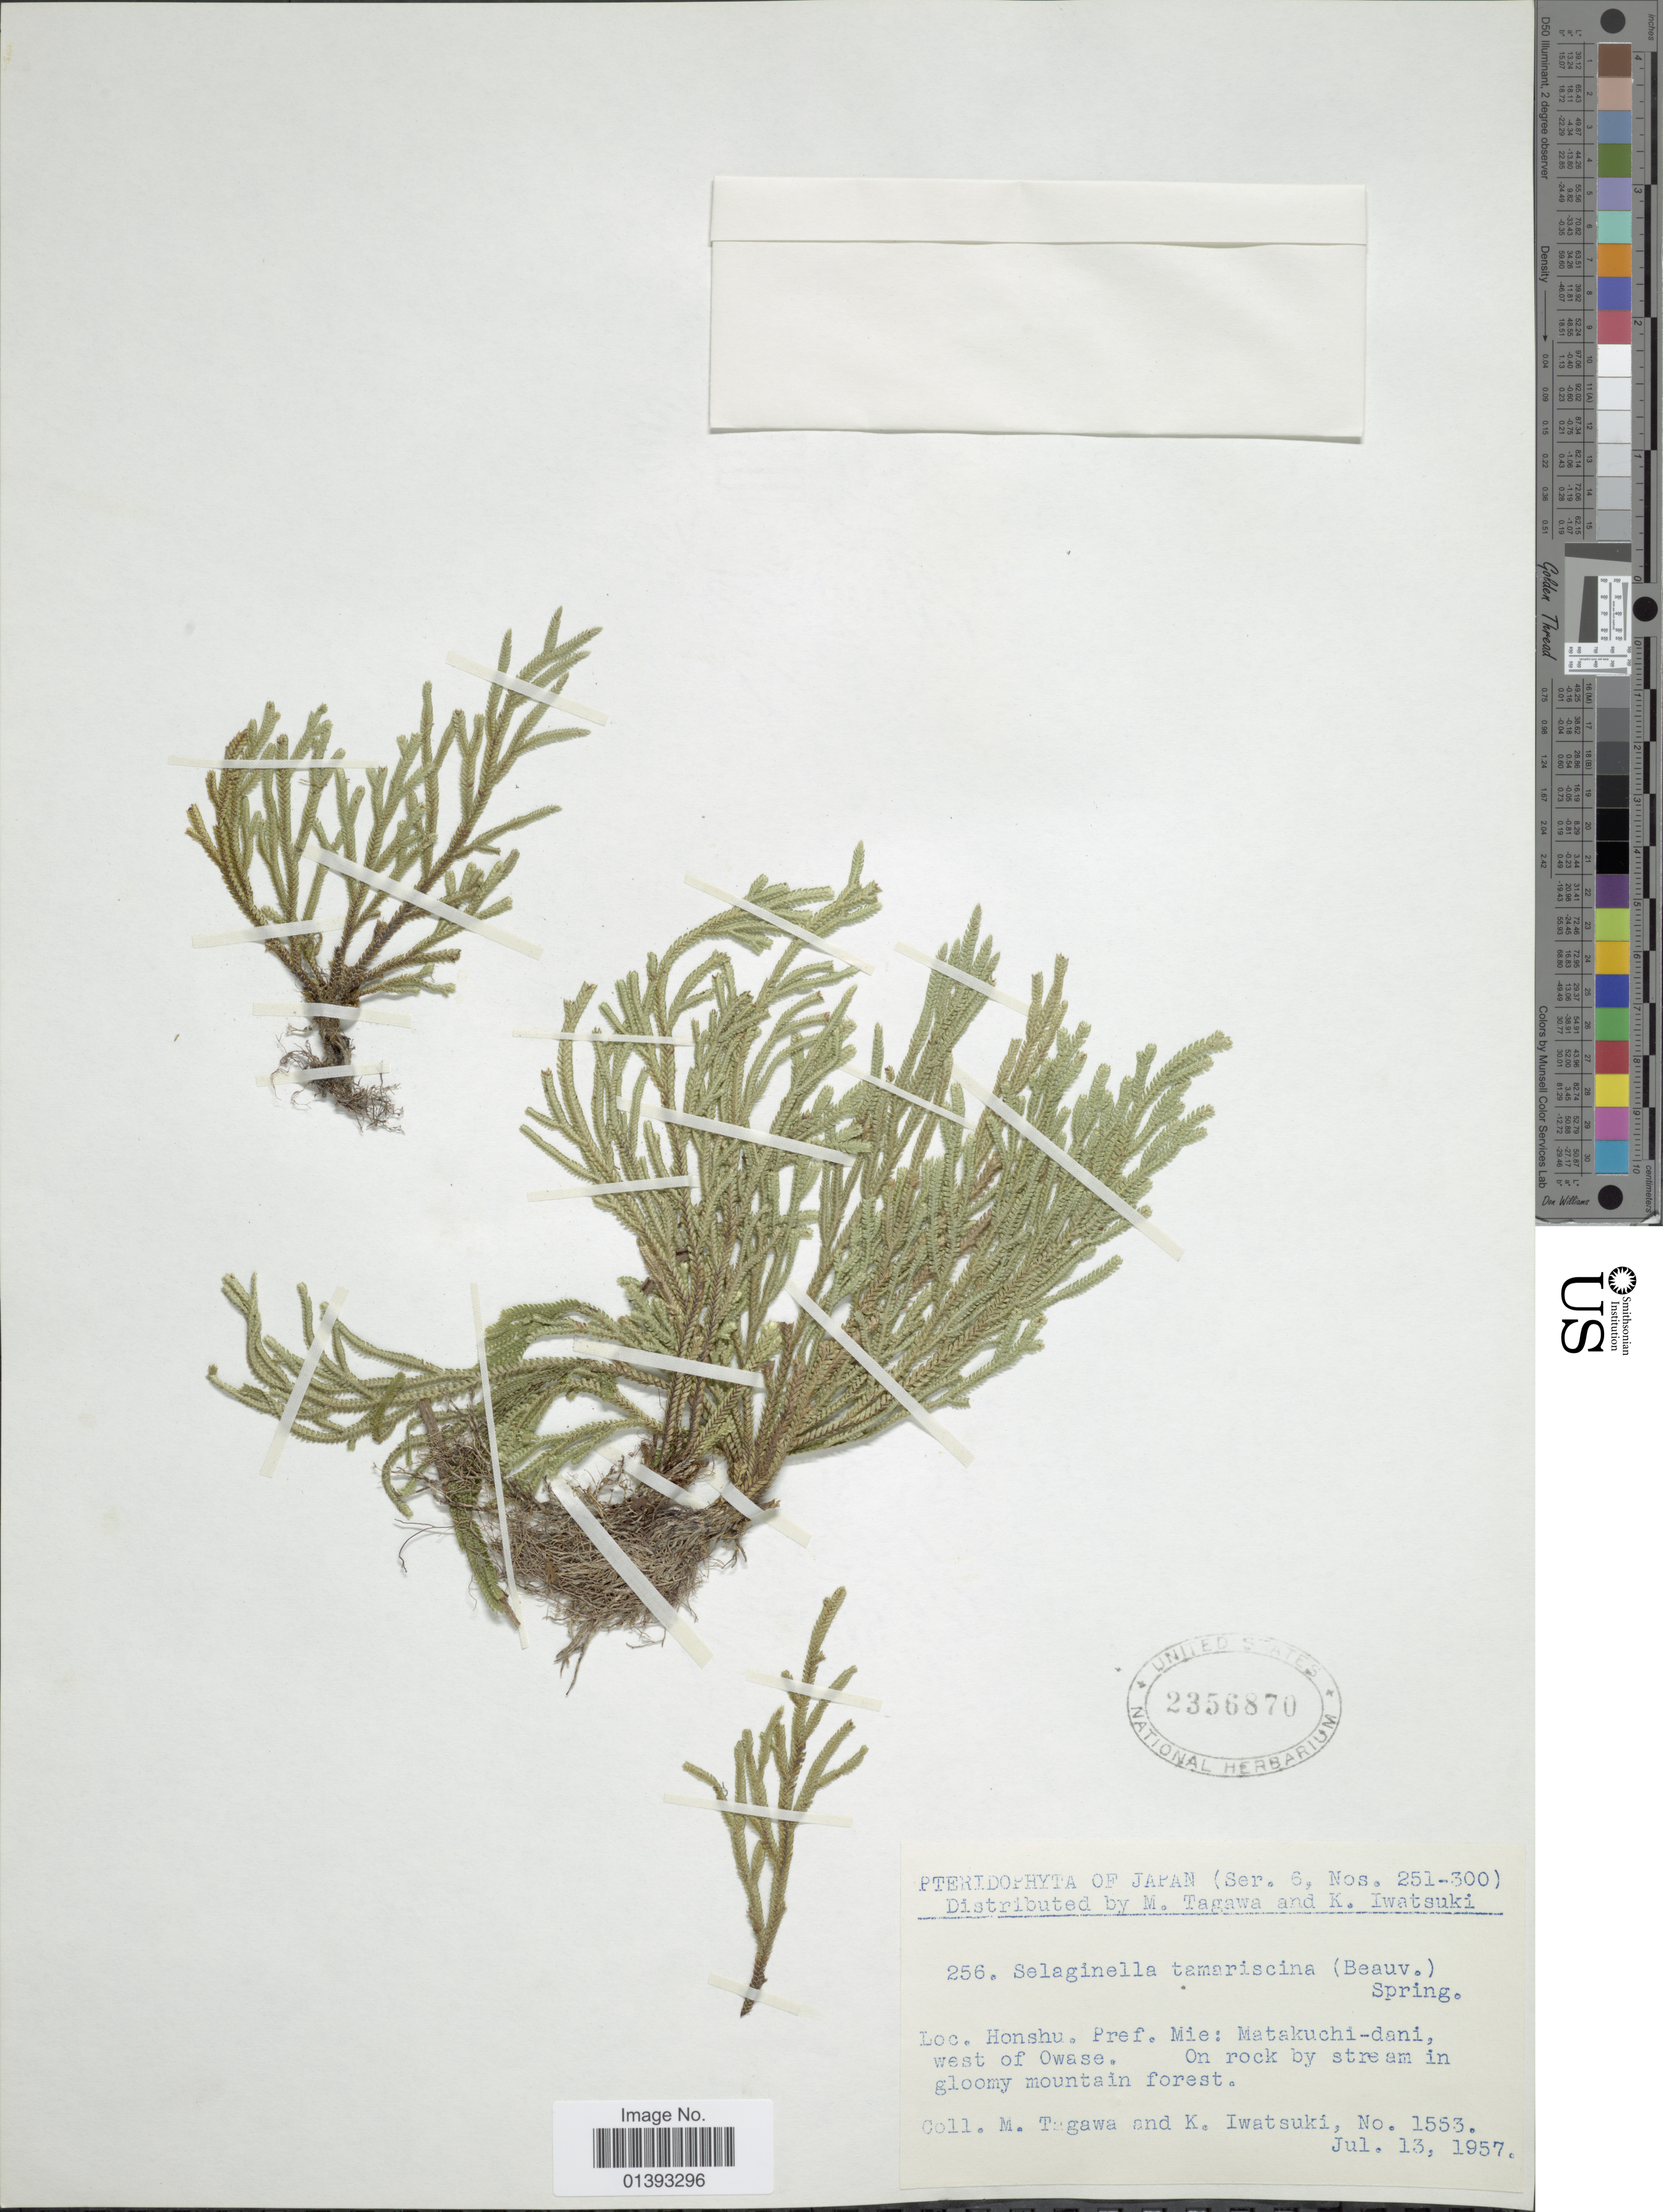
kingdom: Plantae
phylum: Tracheophyta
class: Lycopodiopsida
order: Selaginellales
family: Selaginellaceae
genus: Selaginella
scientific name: Selaginella tamariscina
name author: (P. Beauv.) Spring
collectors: M. Tagawa & K. Iwatsuki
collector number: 1553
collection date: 1957-07-13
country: Japan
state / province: Mie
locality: Honshu, pref. Mie: Matakuchi-dani, west of Owase, on rock by stream in gloomy mountain forest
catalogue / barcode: US 2356870